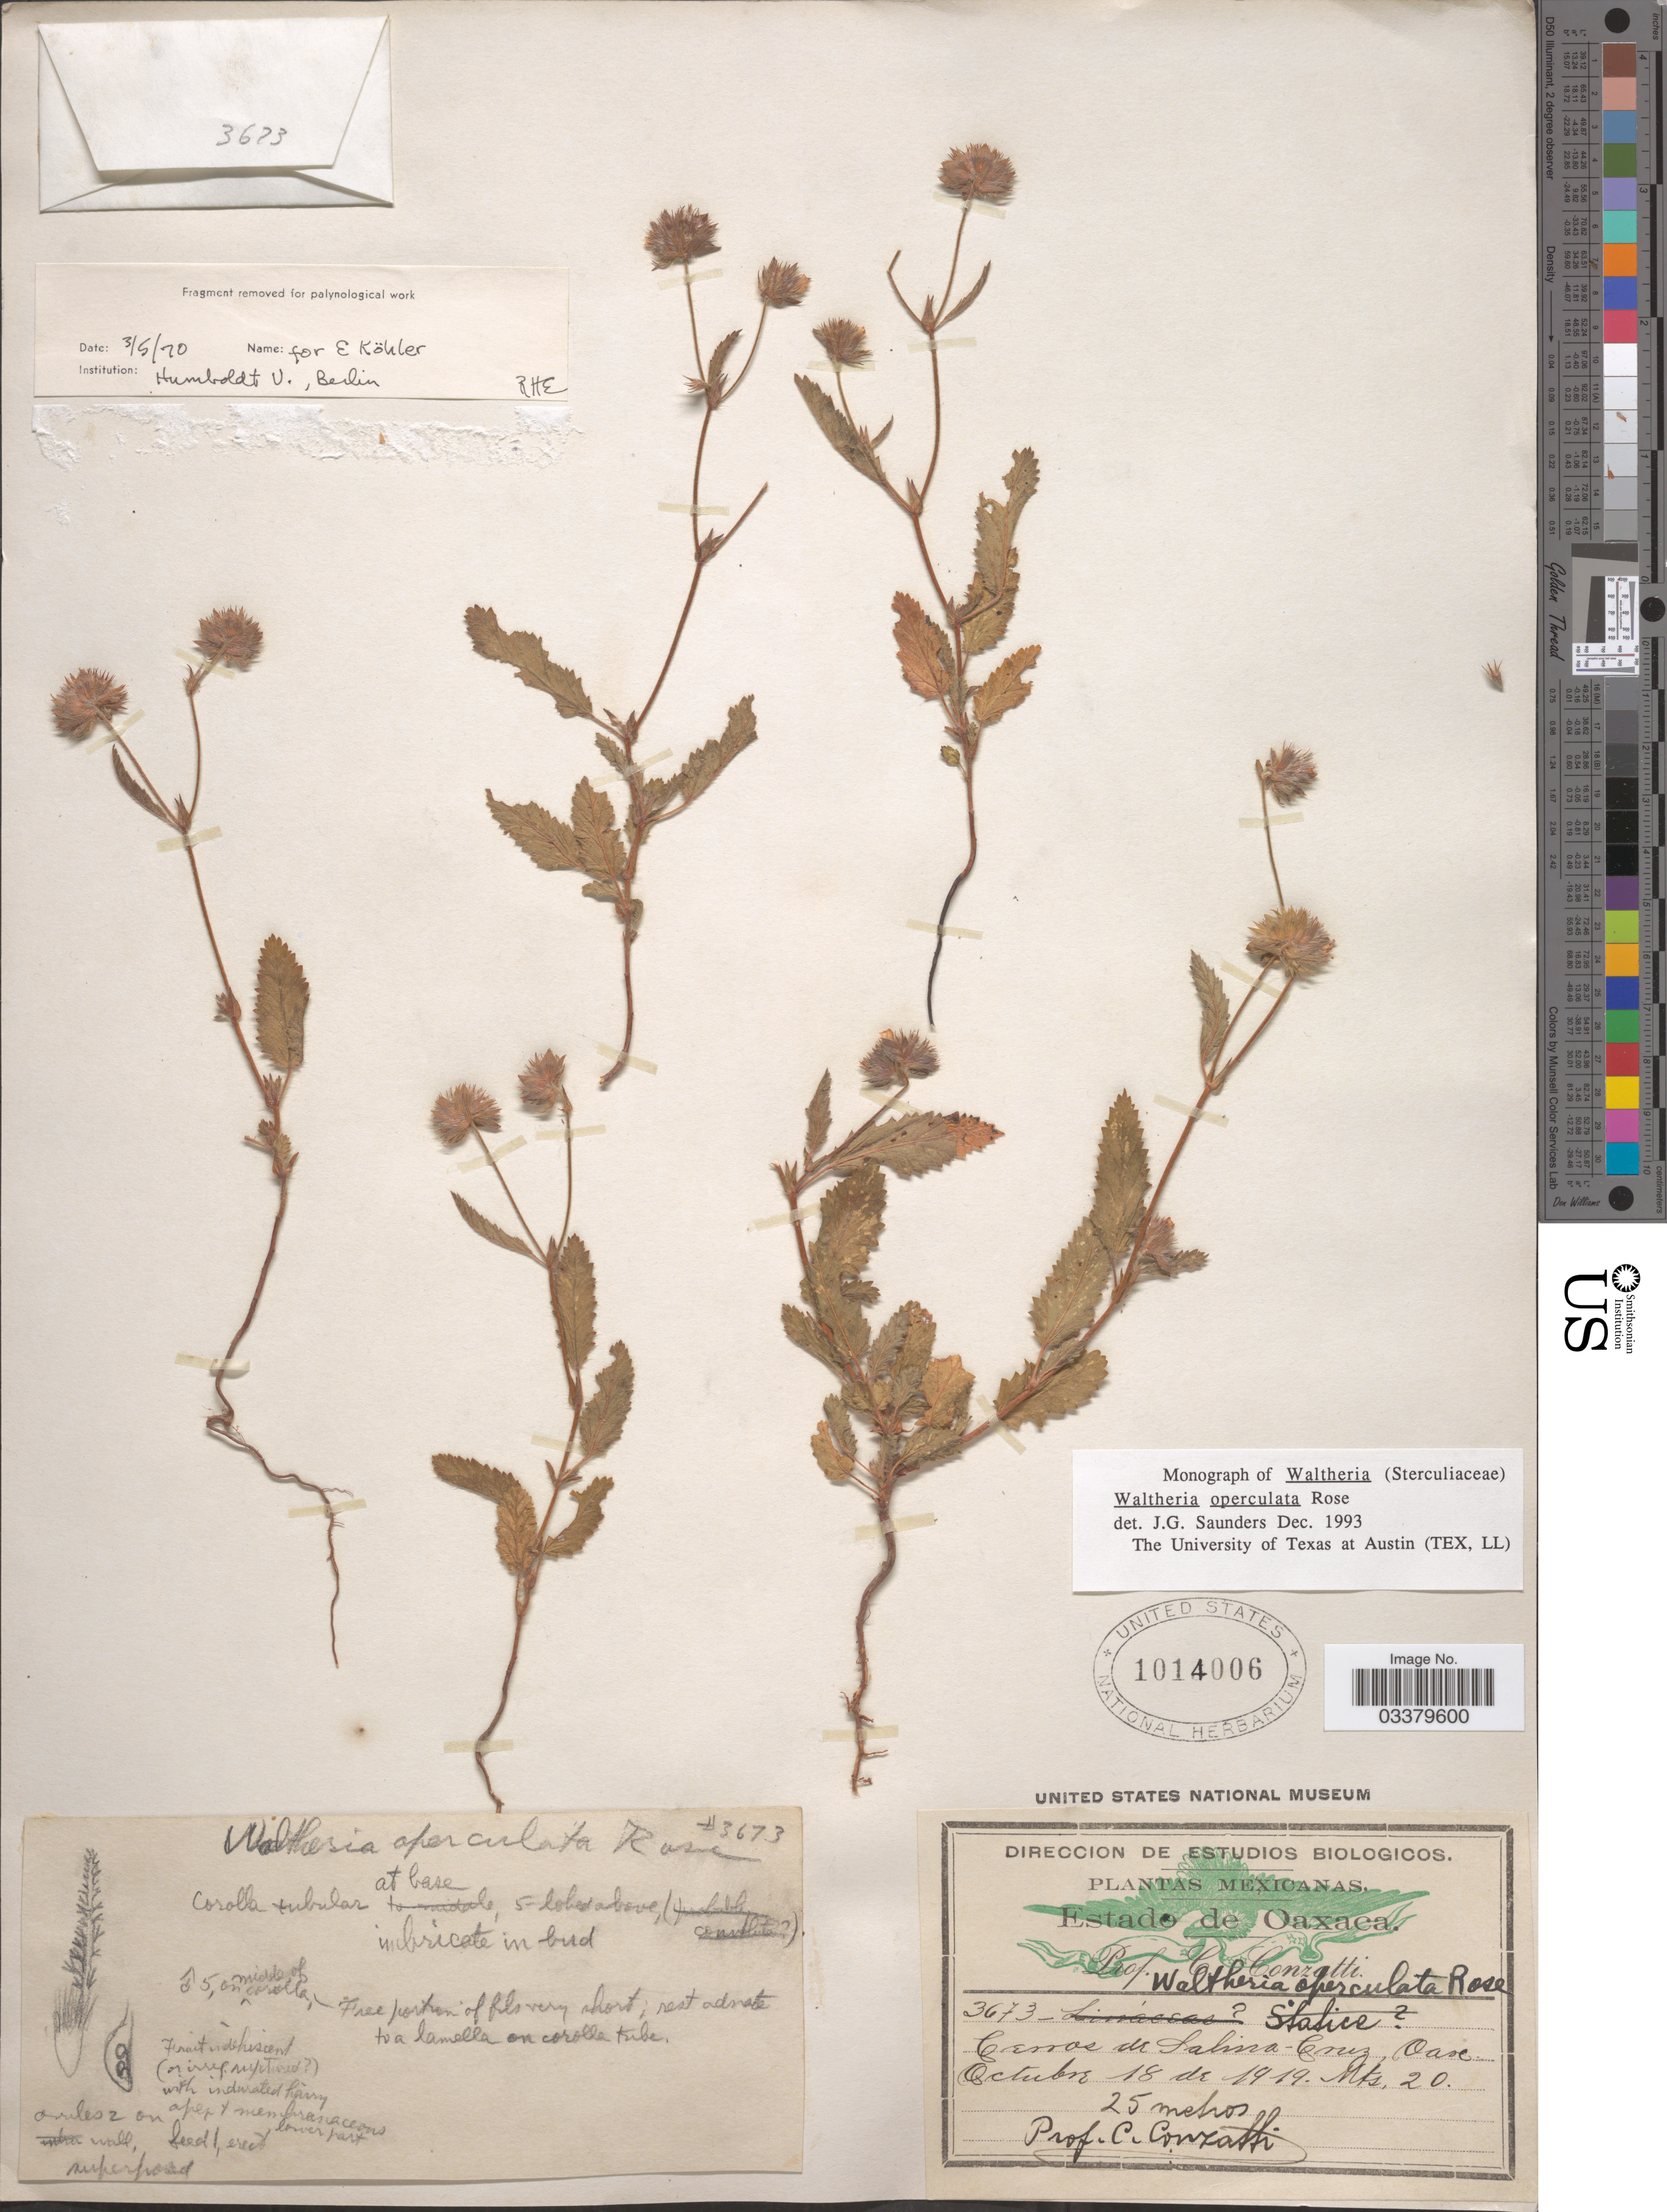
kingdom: Plantae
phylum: Tracheophyta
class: Magnoliopsida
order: Malvales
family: Malvaceae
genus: Waltheria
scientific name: Waltheria operculata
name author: Rose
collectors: C. Conzatti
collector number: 3673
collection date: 1919-10-18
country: Mexico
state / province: Oaxaca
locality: Cerros de Salina-Cruz, Oax. Mts, 20. [unsure placement]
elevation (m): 25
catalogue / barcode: US 1014006